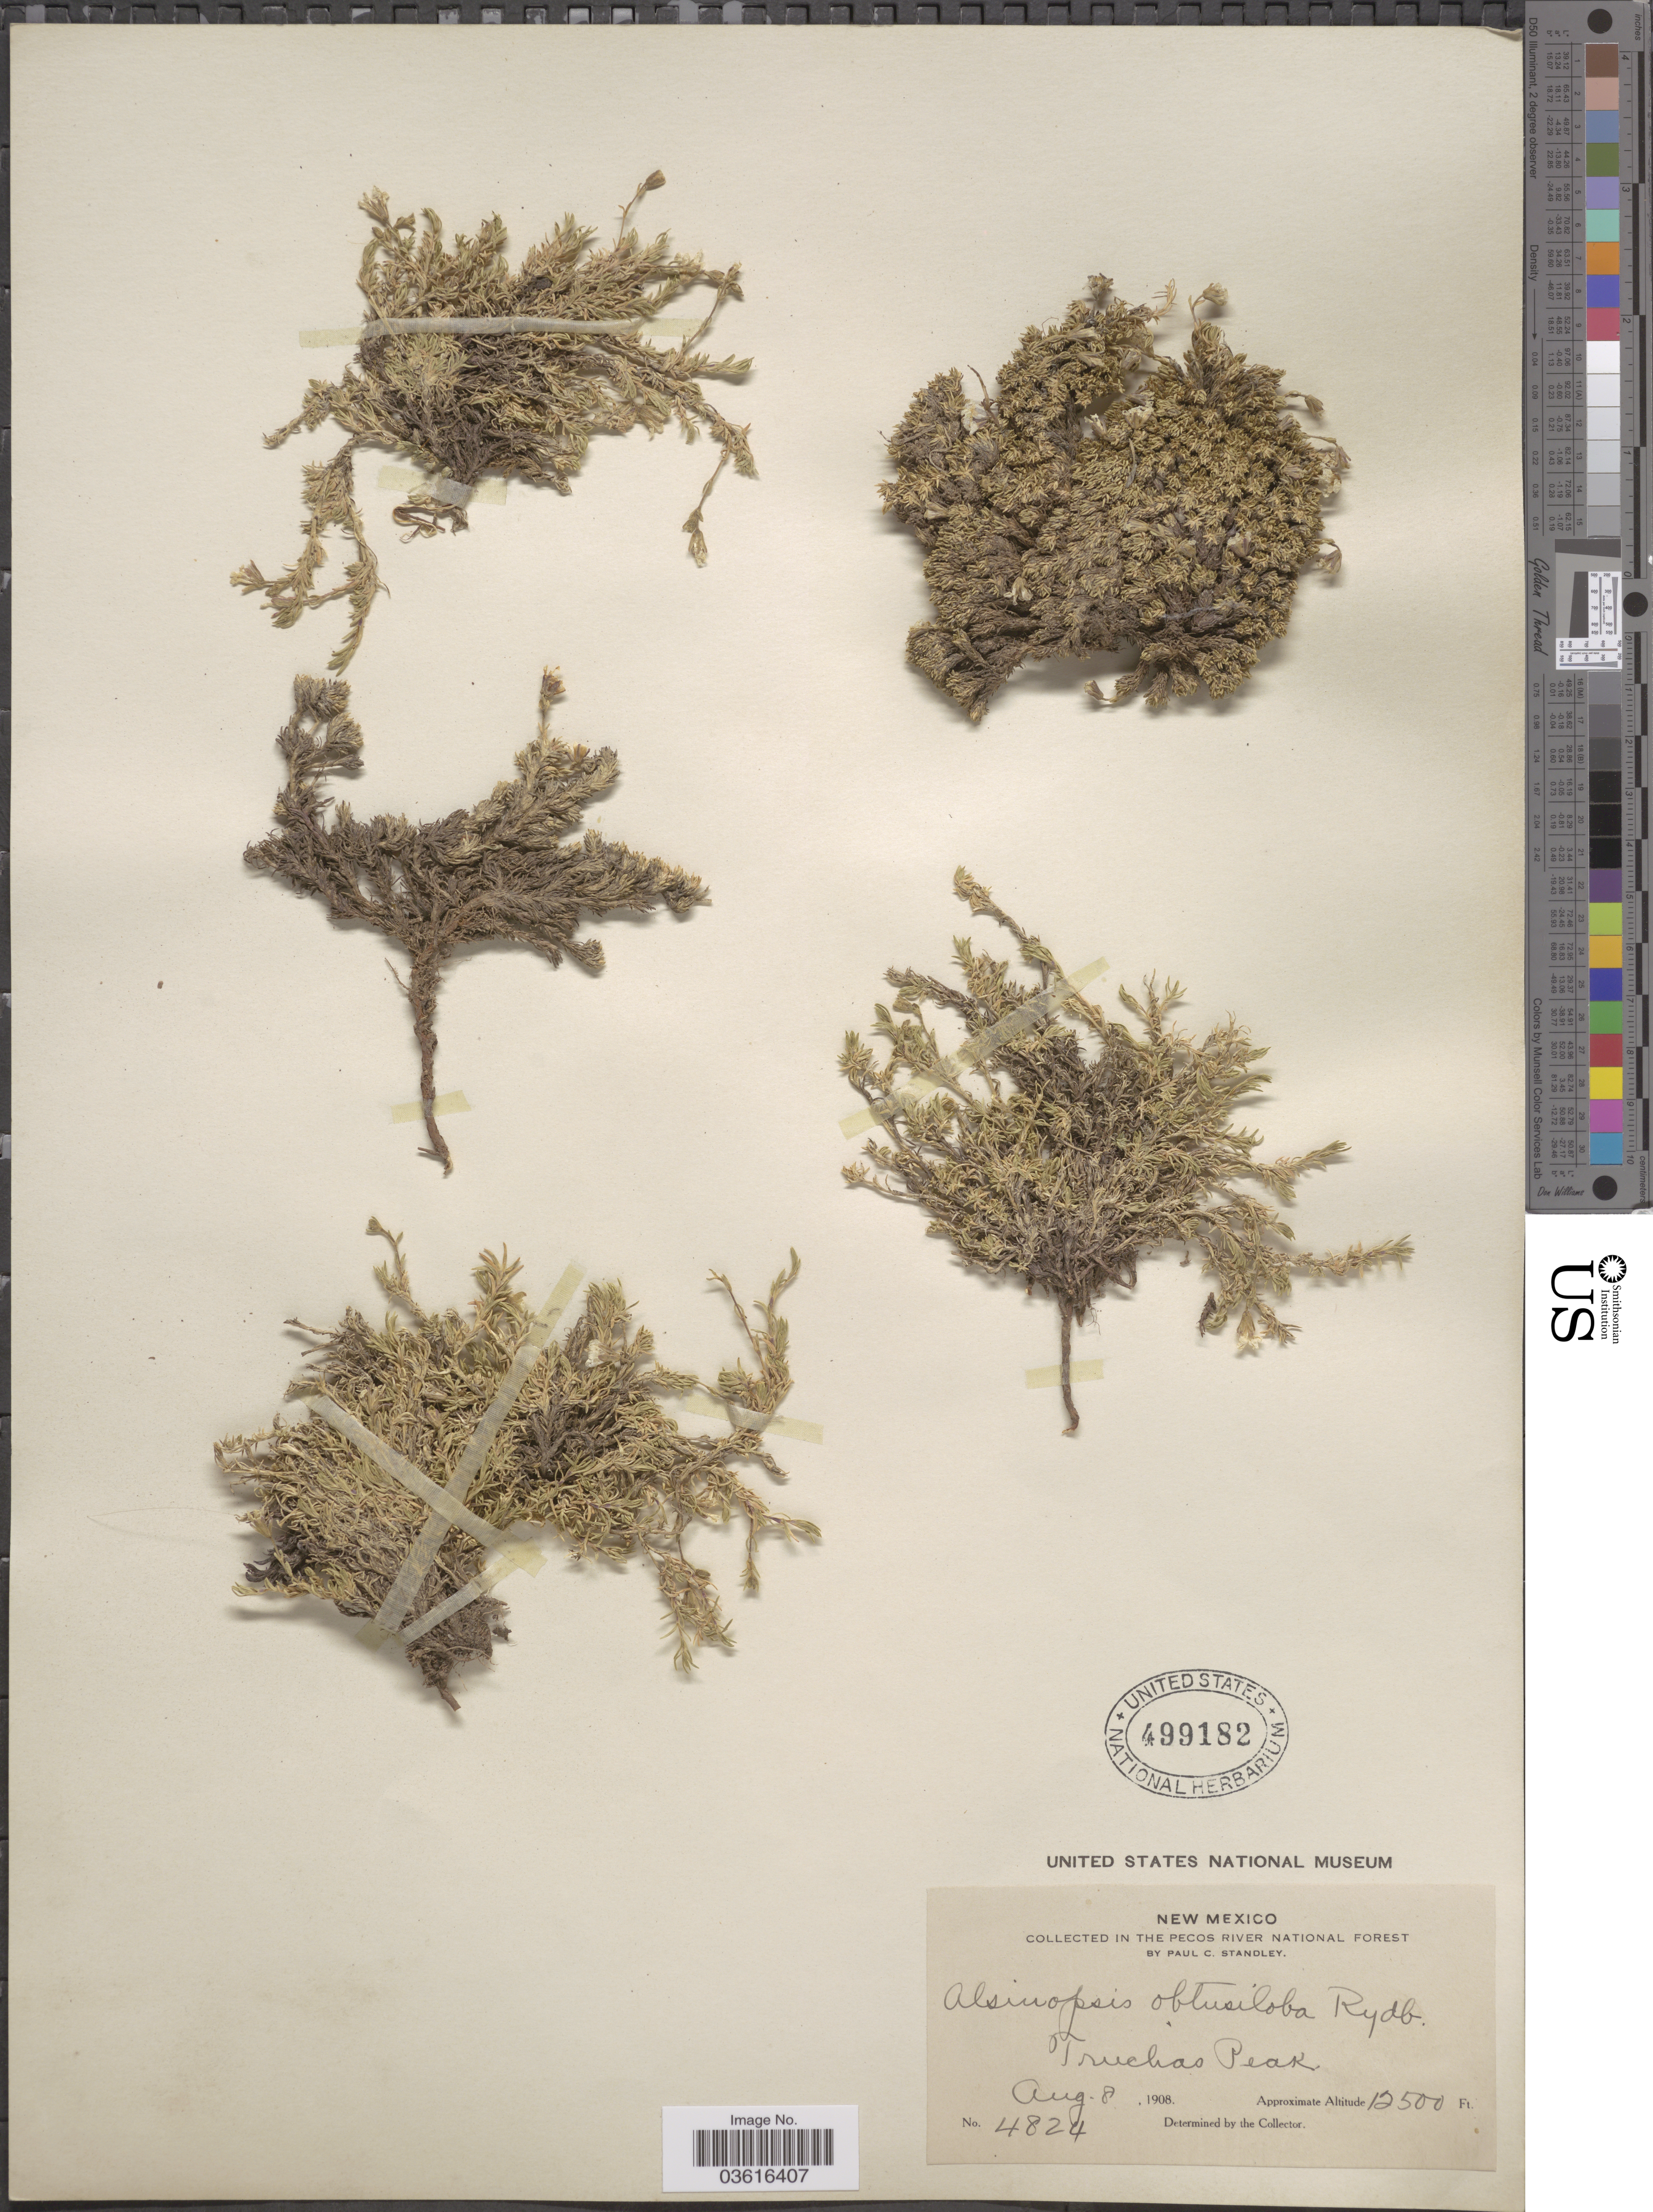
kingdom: Plantae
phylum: Tracheophyta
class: Magnoliopsida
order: Caryophyllales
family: Caryophyllaceae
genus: Cherleria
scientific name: Cherleria obtusiloba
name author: (Rydb.) A.J. Moore & Dillenb.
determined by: Strong, M. T., (US), Smithsonian Institution - National Museum of Natural History (UNITED STATES)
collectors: P. C. Standley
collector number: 4824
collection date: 1908-08-08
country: United States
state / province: New Mexico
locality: The Pecos River National Forest. Truchas Peak.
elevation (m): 3810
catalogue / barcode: US 499182